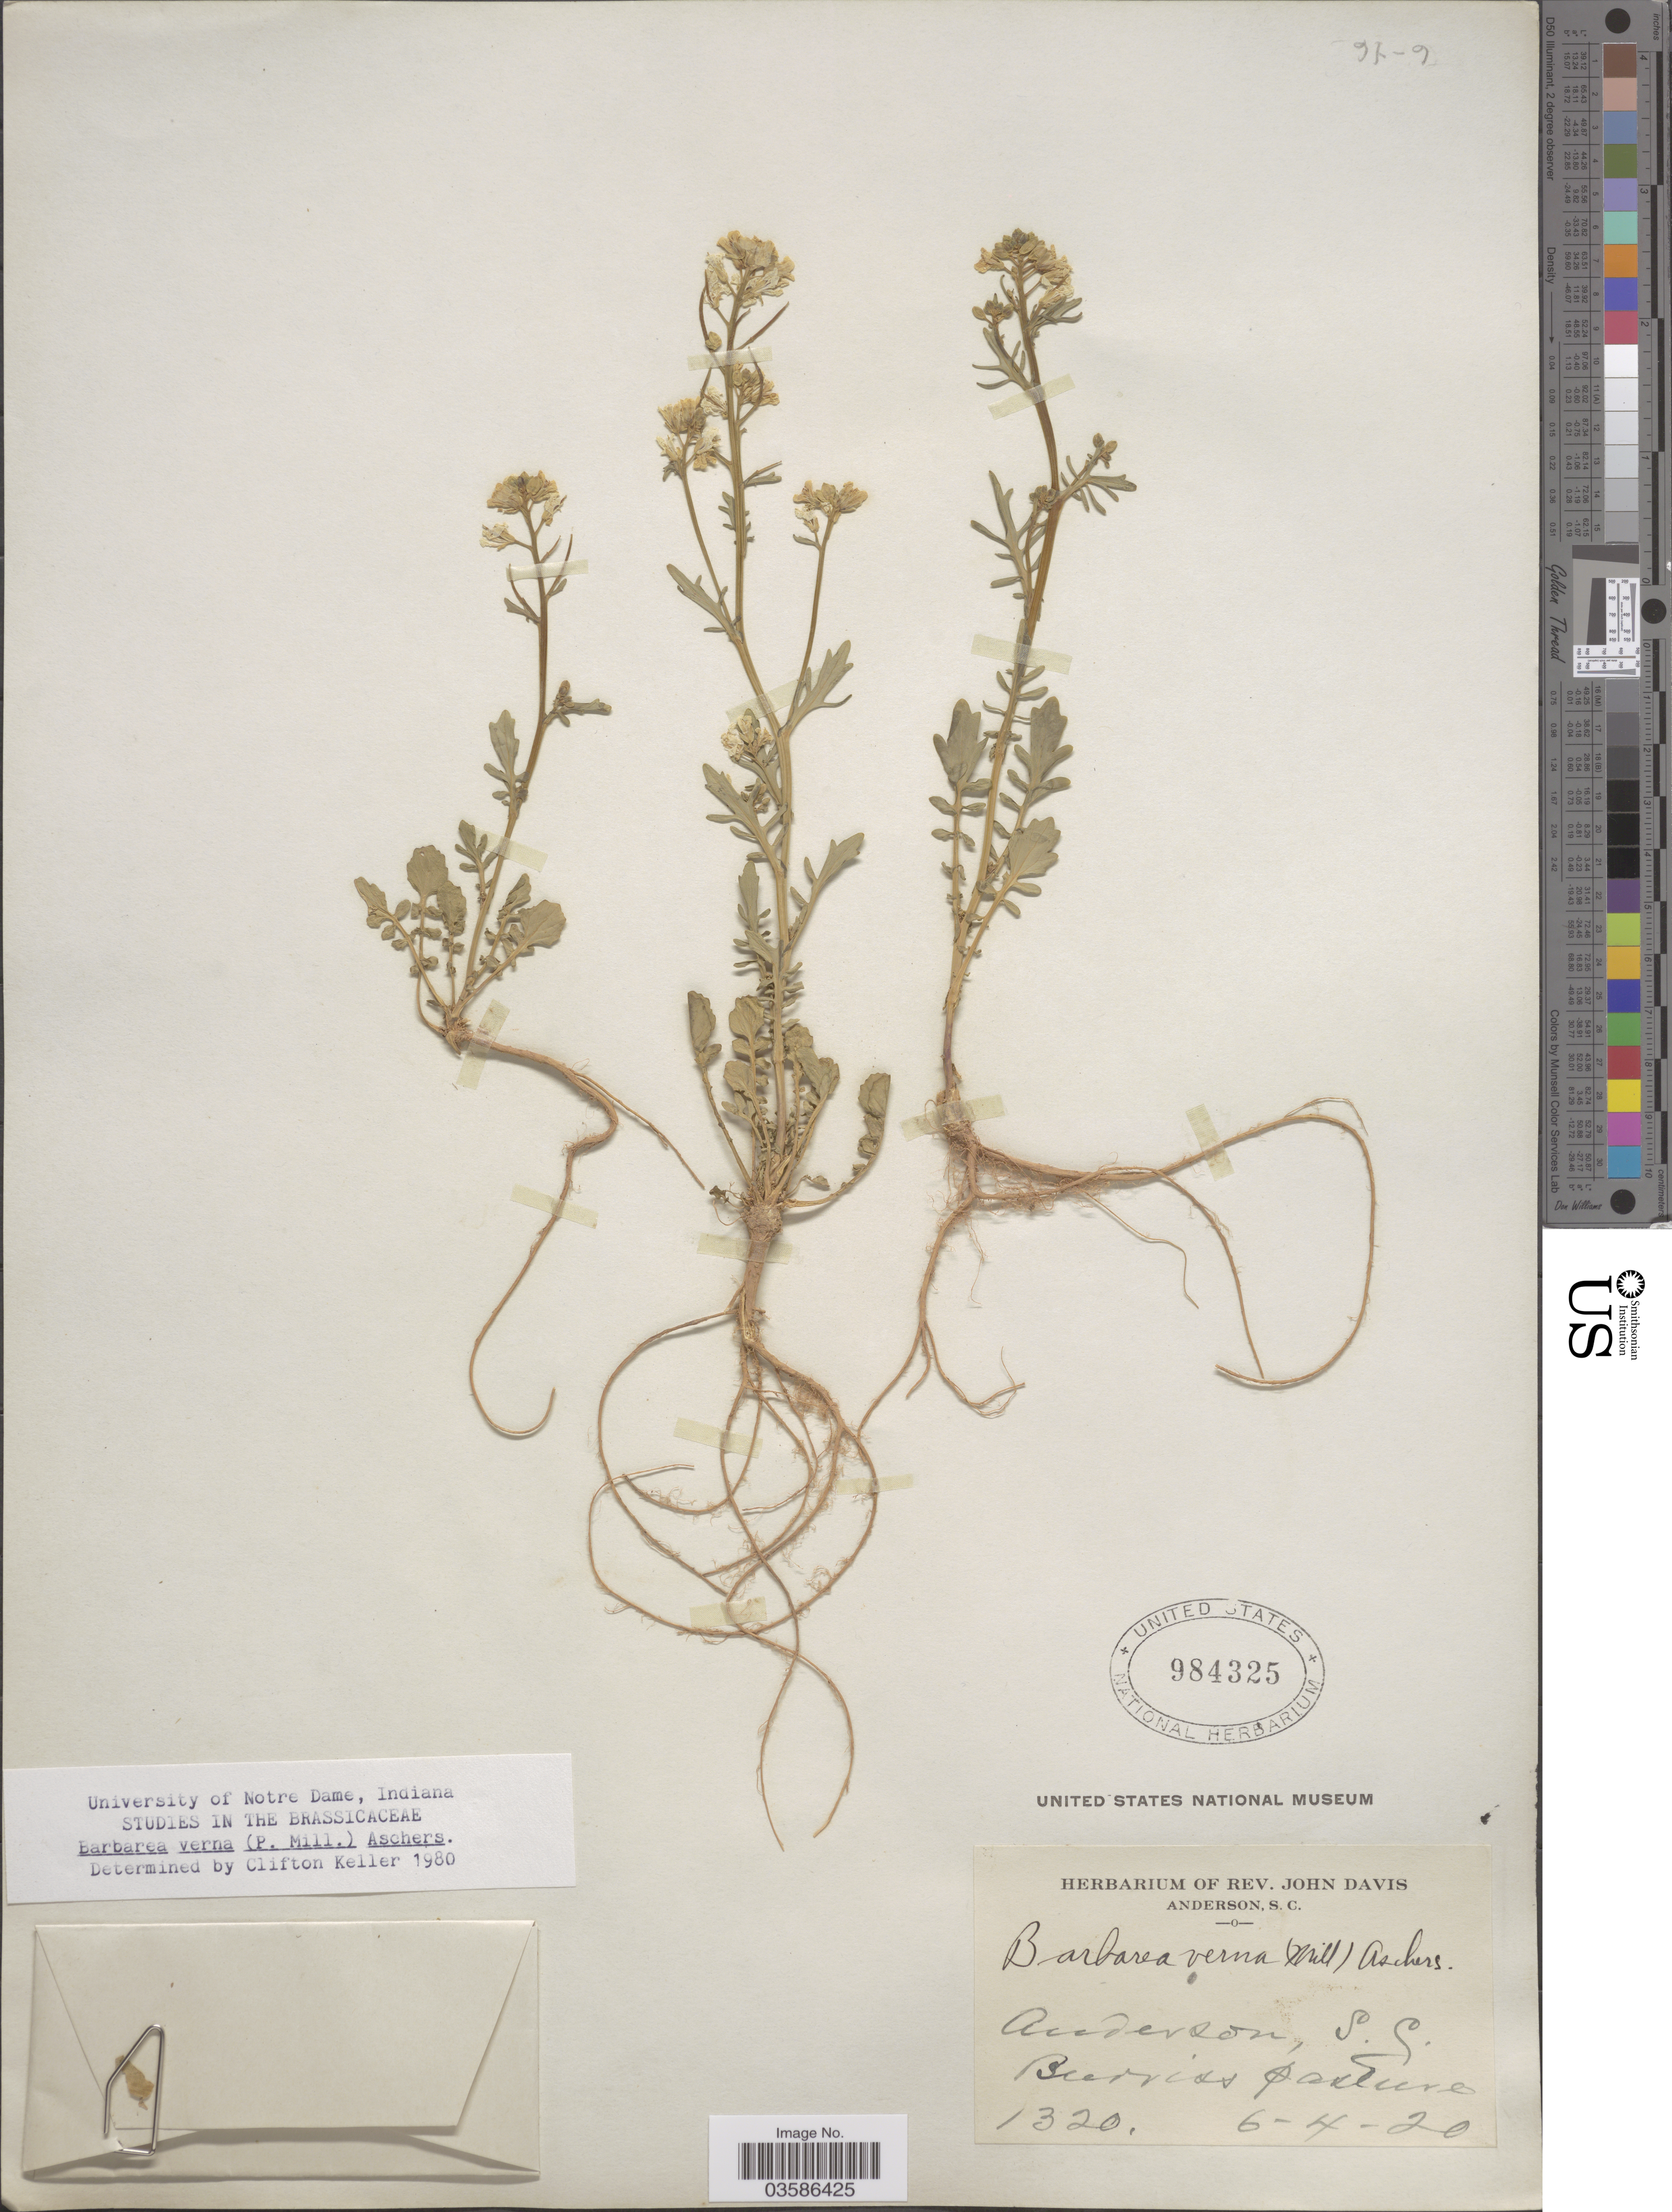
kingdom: Plantae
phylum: Tracheophyta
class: Magnoliopsida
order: Brassicales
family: Brassicaceae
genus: Barbarea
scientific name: Barbarea verna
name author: (Mill.) Asch.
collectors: ex herb. Rev. John Davis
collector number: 1320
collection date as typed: Transcribed d/m/y: 4/6/20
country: United States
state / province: South Carolina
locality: Anderson. Burriss pasture.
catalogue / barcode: US 984325